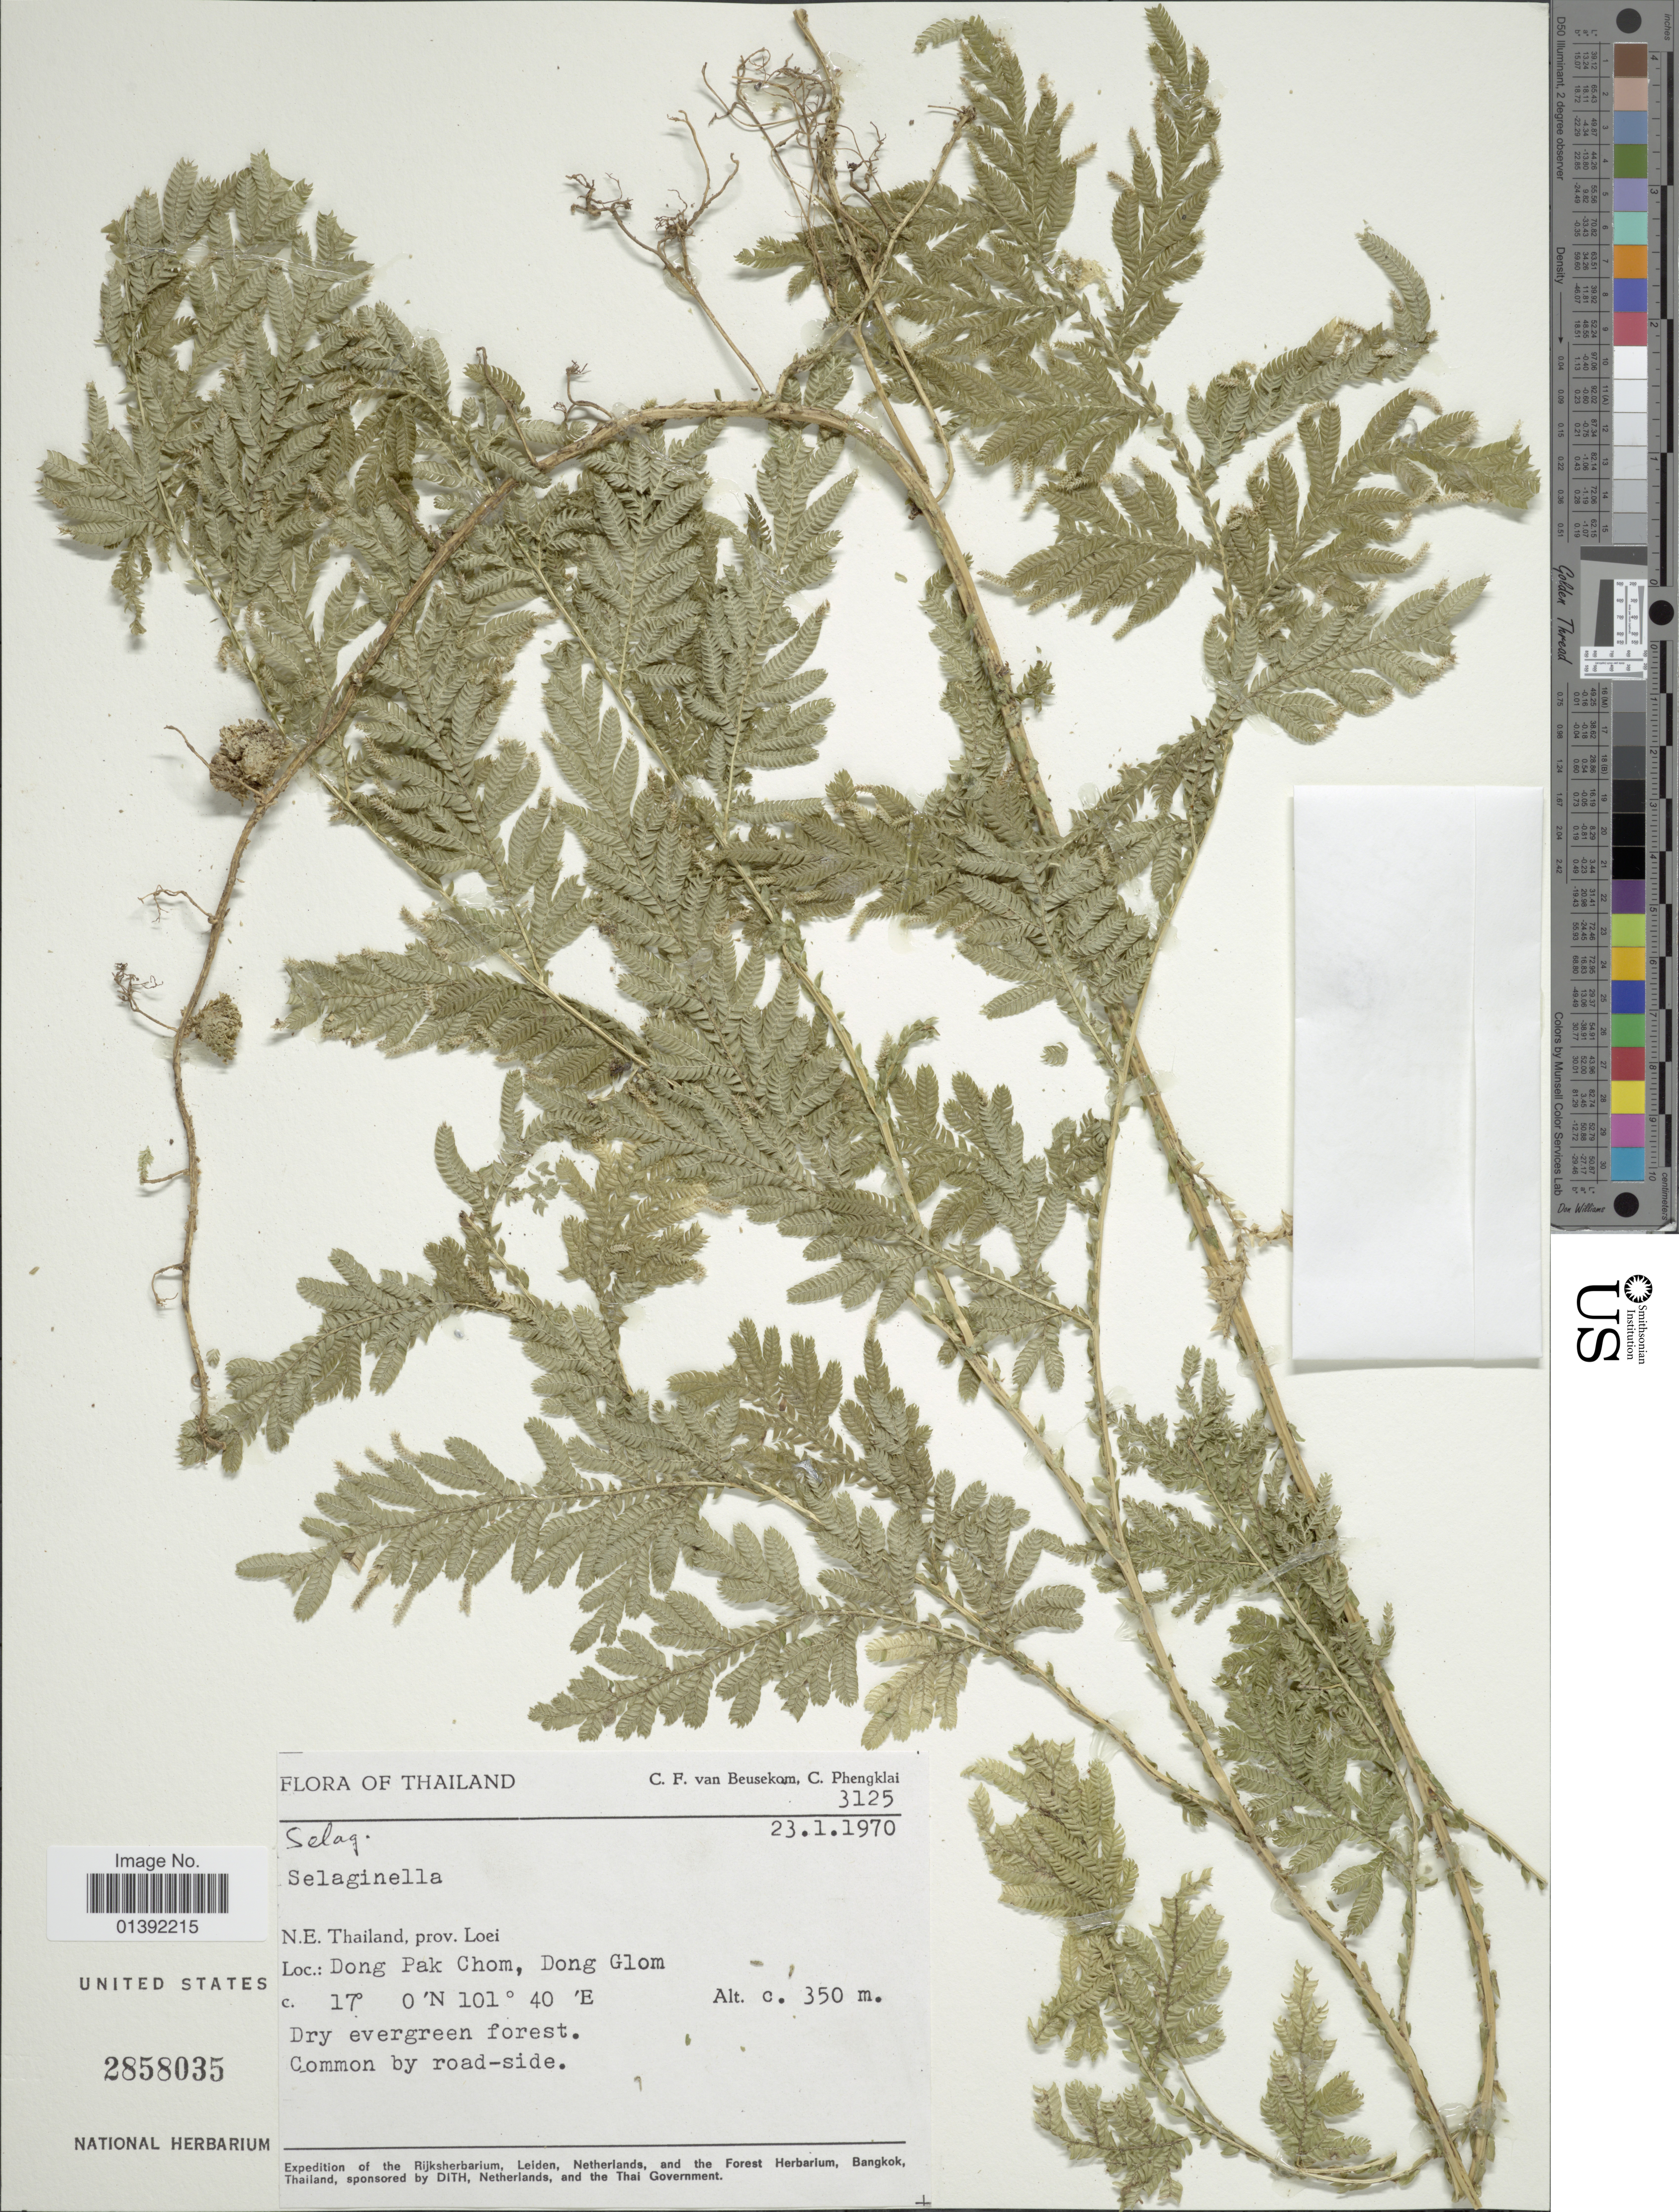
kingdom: Plantae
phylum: Tracheophyta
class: Lycopodiopsida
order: Selaginellales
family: Selaginellaceae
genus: Selaginella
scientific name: Selaginella sp.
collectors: C. F. Beusekom & C. Phengklai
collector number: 3125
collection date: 1970-01-23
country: Thailand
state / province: Loei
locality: Dong Pak Chom, Dong Glom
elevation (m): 350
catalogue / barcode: US 2858035